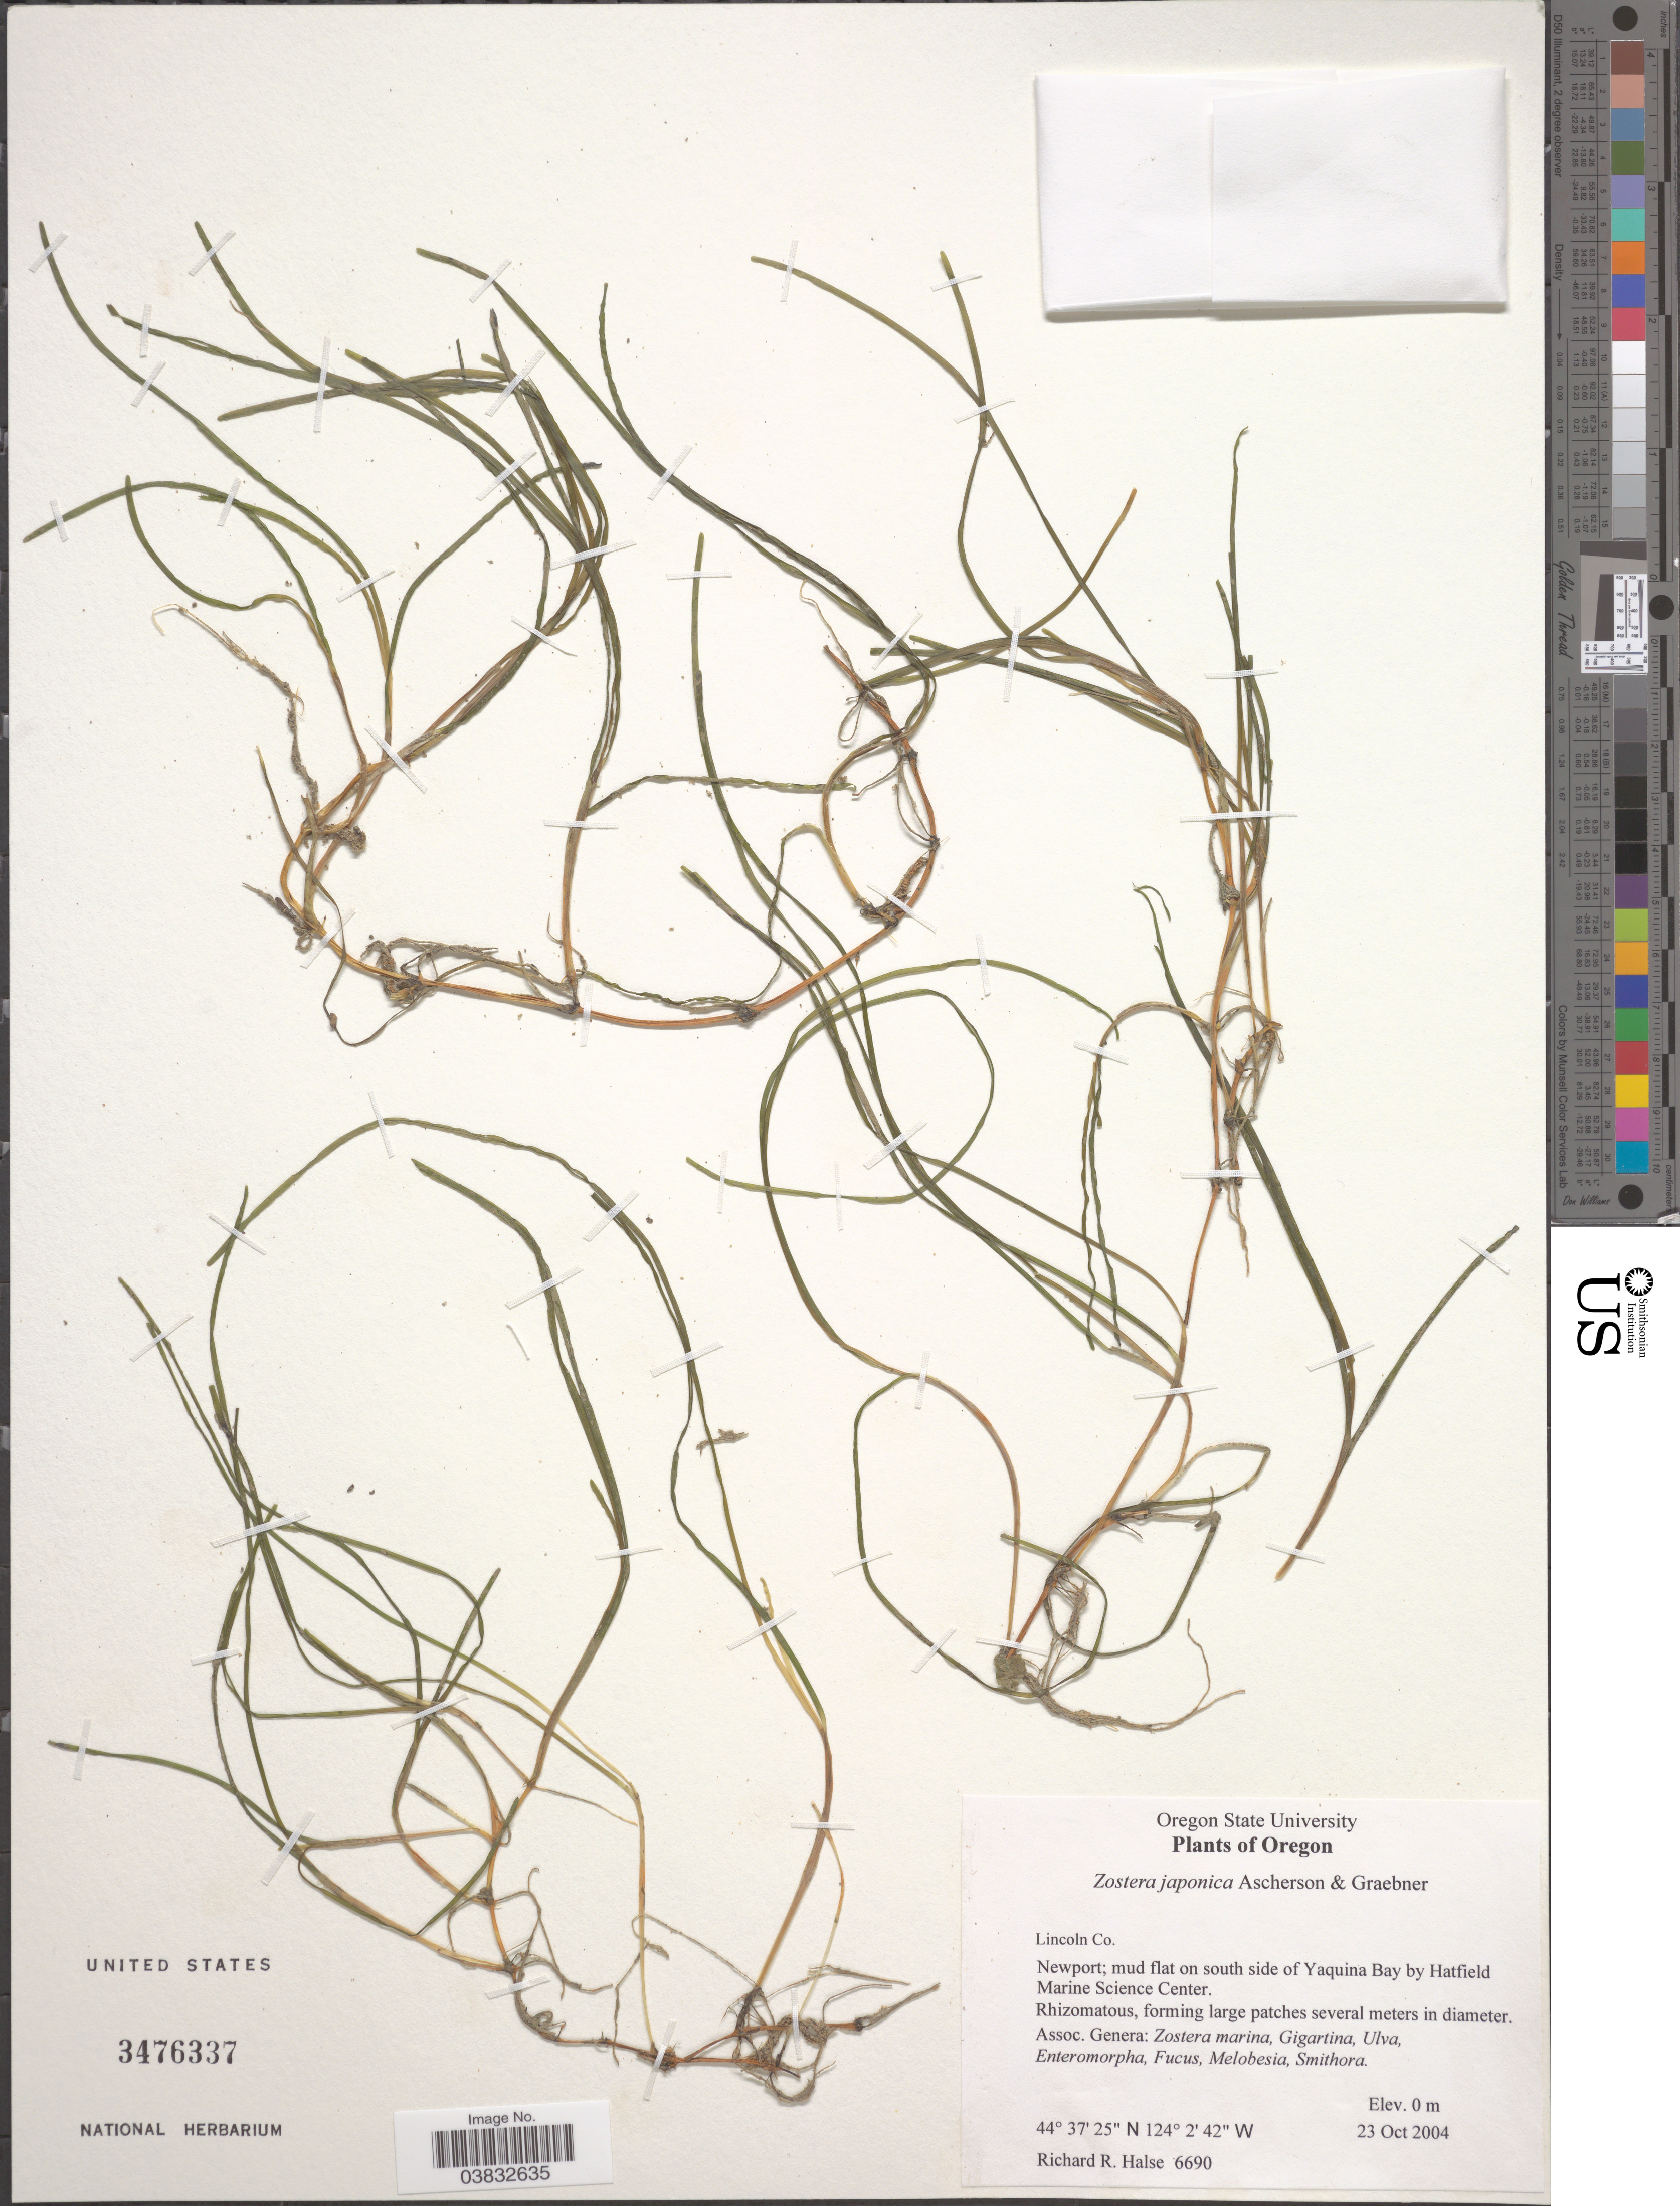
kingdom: Plantae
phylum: Tracheophyta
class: Liliopsida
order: Alismatales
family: Zosteraceae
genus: Zostera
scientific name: Zostera japonica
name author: Asch. & Graebn.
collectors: R. Halse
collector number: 6690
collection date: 2004-10-23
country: United States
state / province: Oregon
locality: Newport; on south side of Yaquina Bay by Hatfield Marine Science Center.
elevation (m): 0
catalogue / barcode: US 3476337